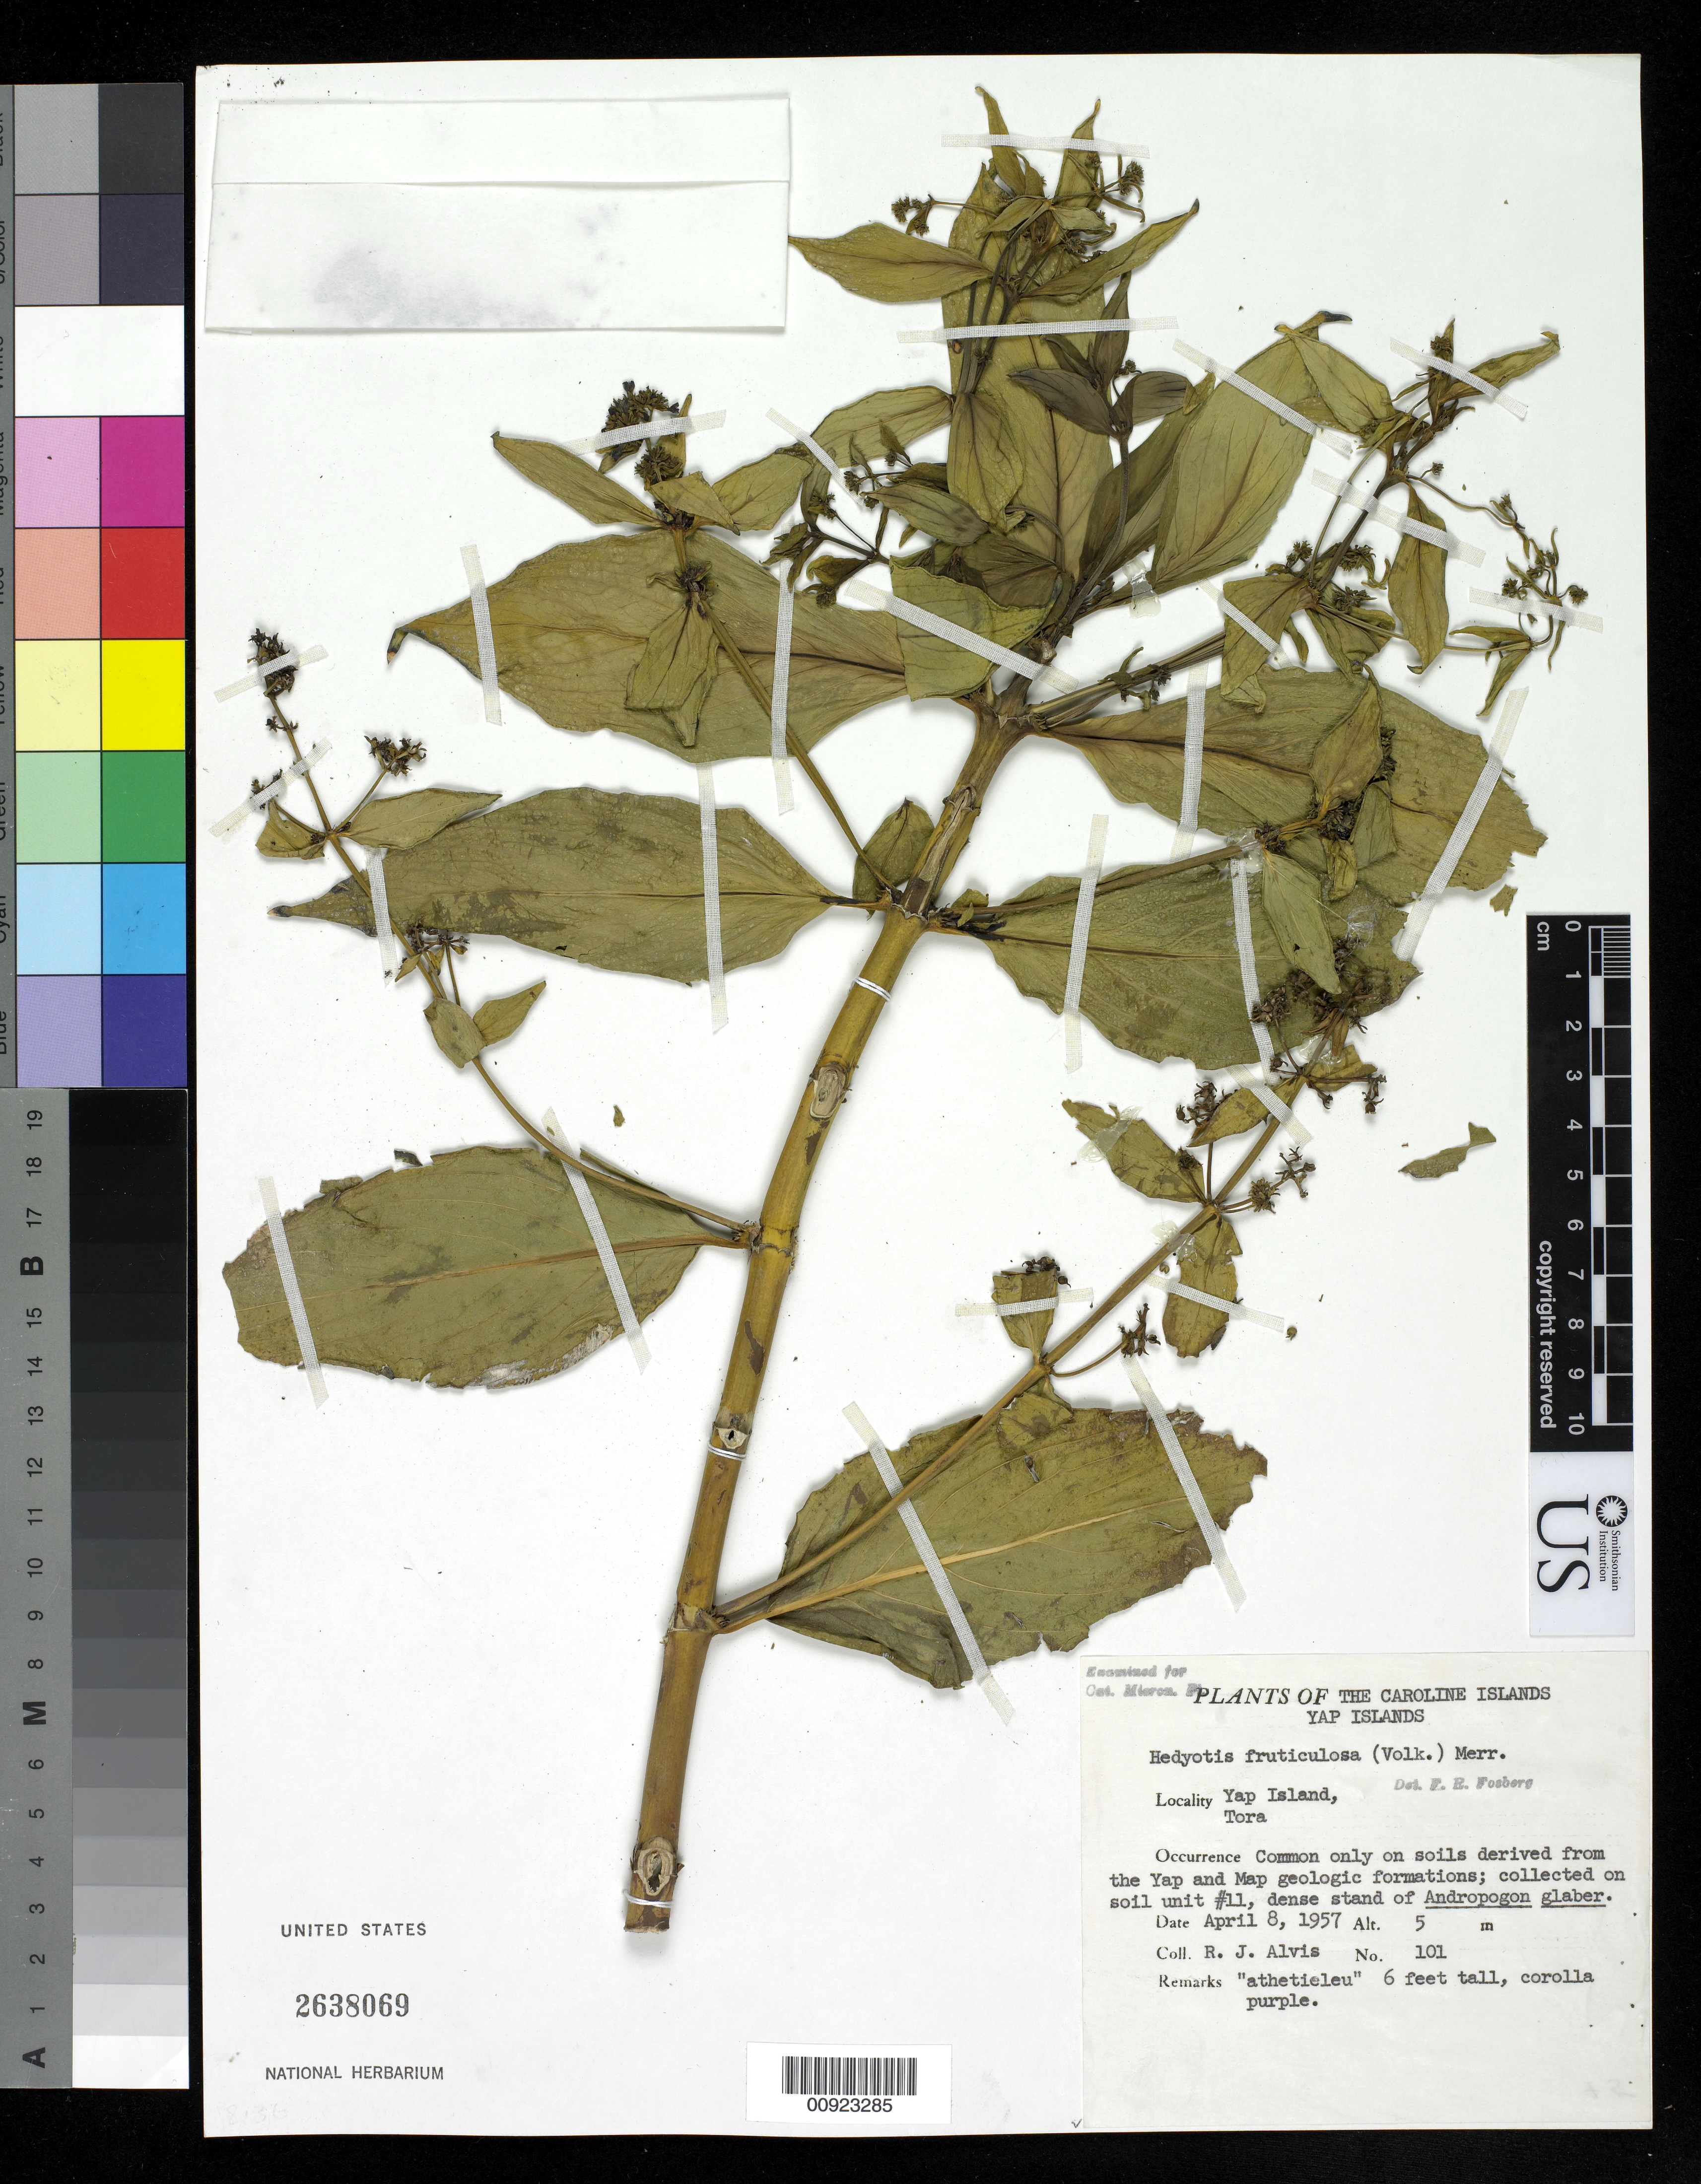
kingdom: Plantae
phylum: Tracheophyta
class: Magnoliopsida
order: Gentianales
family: Rubiaceae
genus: Hedyotis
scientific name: Hedyotis fruticulosa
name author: Volk.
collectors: R. Alvis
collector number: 101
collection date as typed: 08 Apr 1957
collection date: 1957-04-08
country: Micronesia, Federated States of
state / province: Yap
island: Yap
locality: Tora.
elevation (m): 5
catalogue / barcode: US 2638069